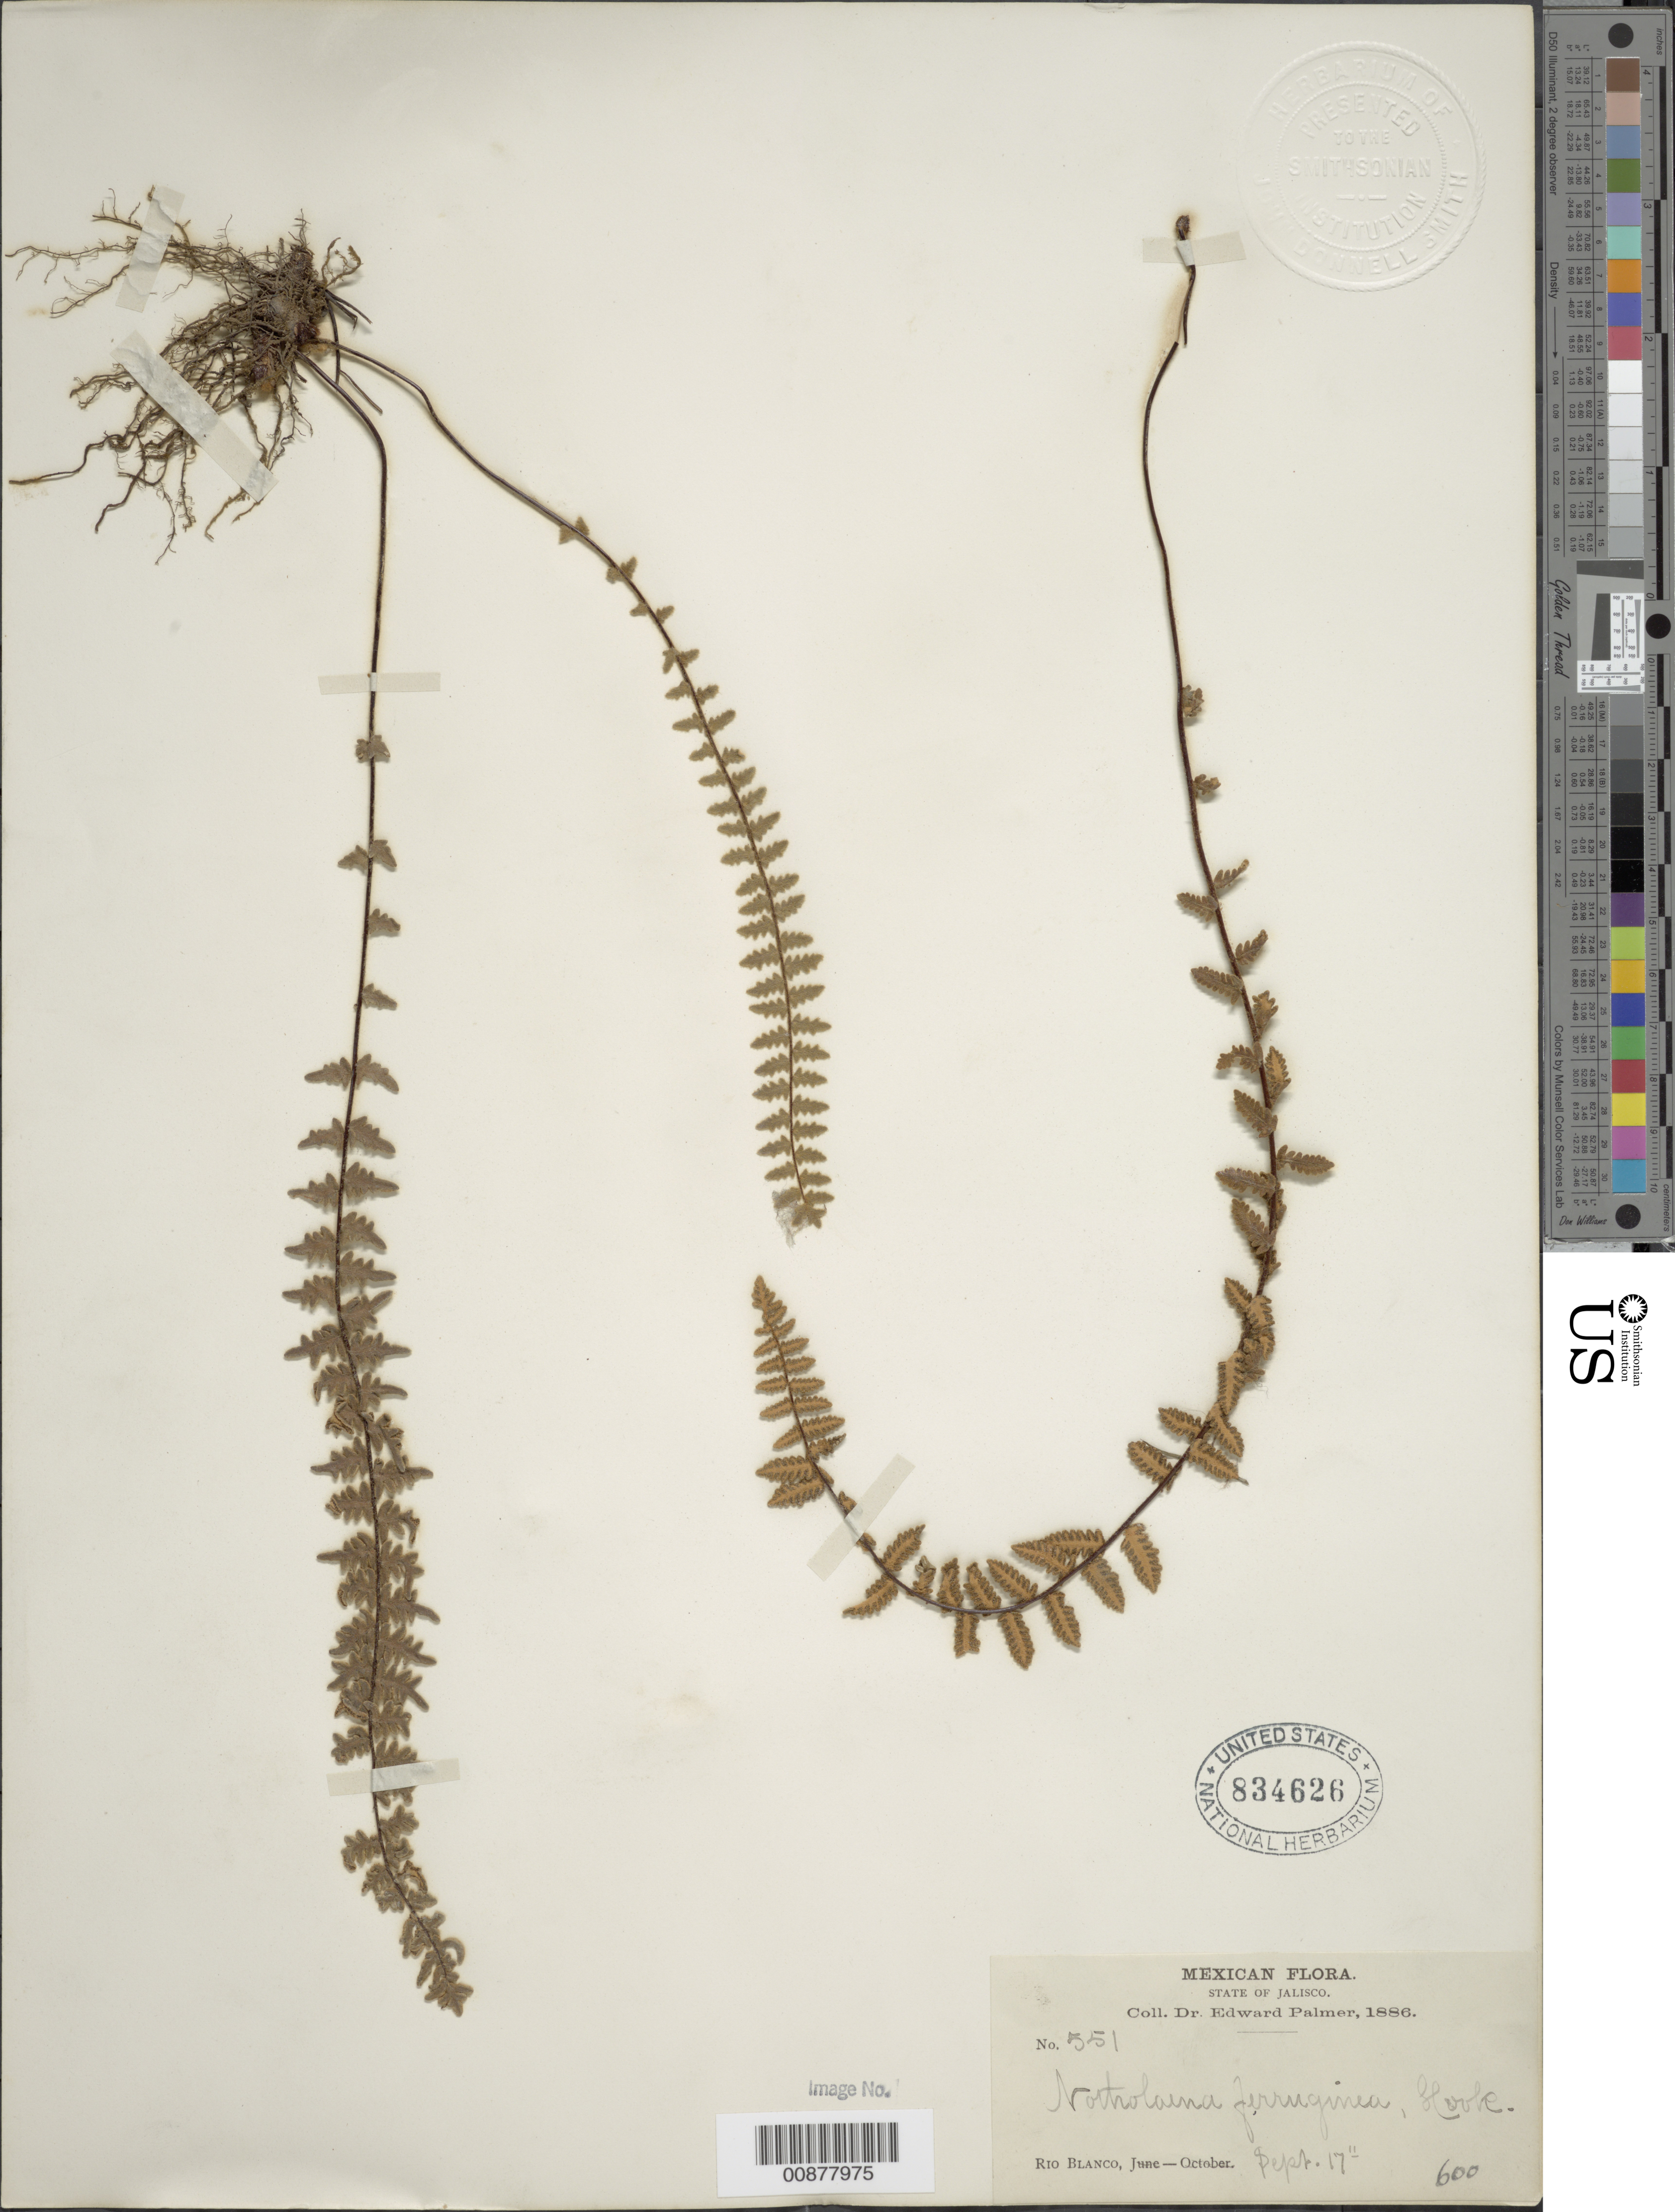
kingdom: Plantae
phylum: Tracheophyta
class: Polypodiopsida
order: Polypodiales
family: Pteridaceae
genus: Myriopteris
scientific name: Myriopteris aurea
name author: (Poir.) Grusz & Windham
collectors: E. Palmer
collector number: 551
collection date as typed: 17 Sep 1886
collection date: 1886-09-17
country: Mexico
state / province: Jalisco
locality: Río Blanco, Jalisco.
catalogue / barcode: US 834626